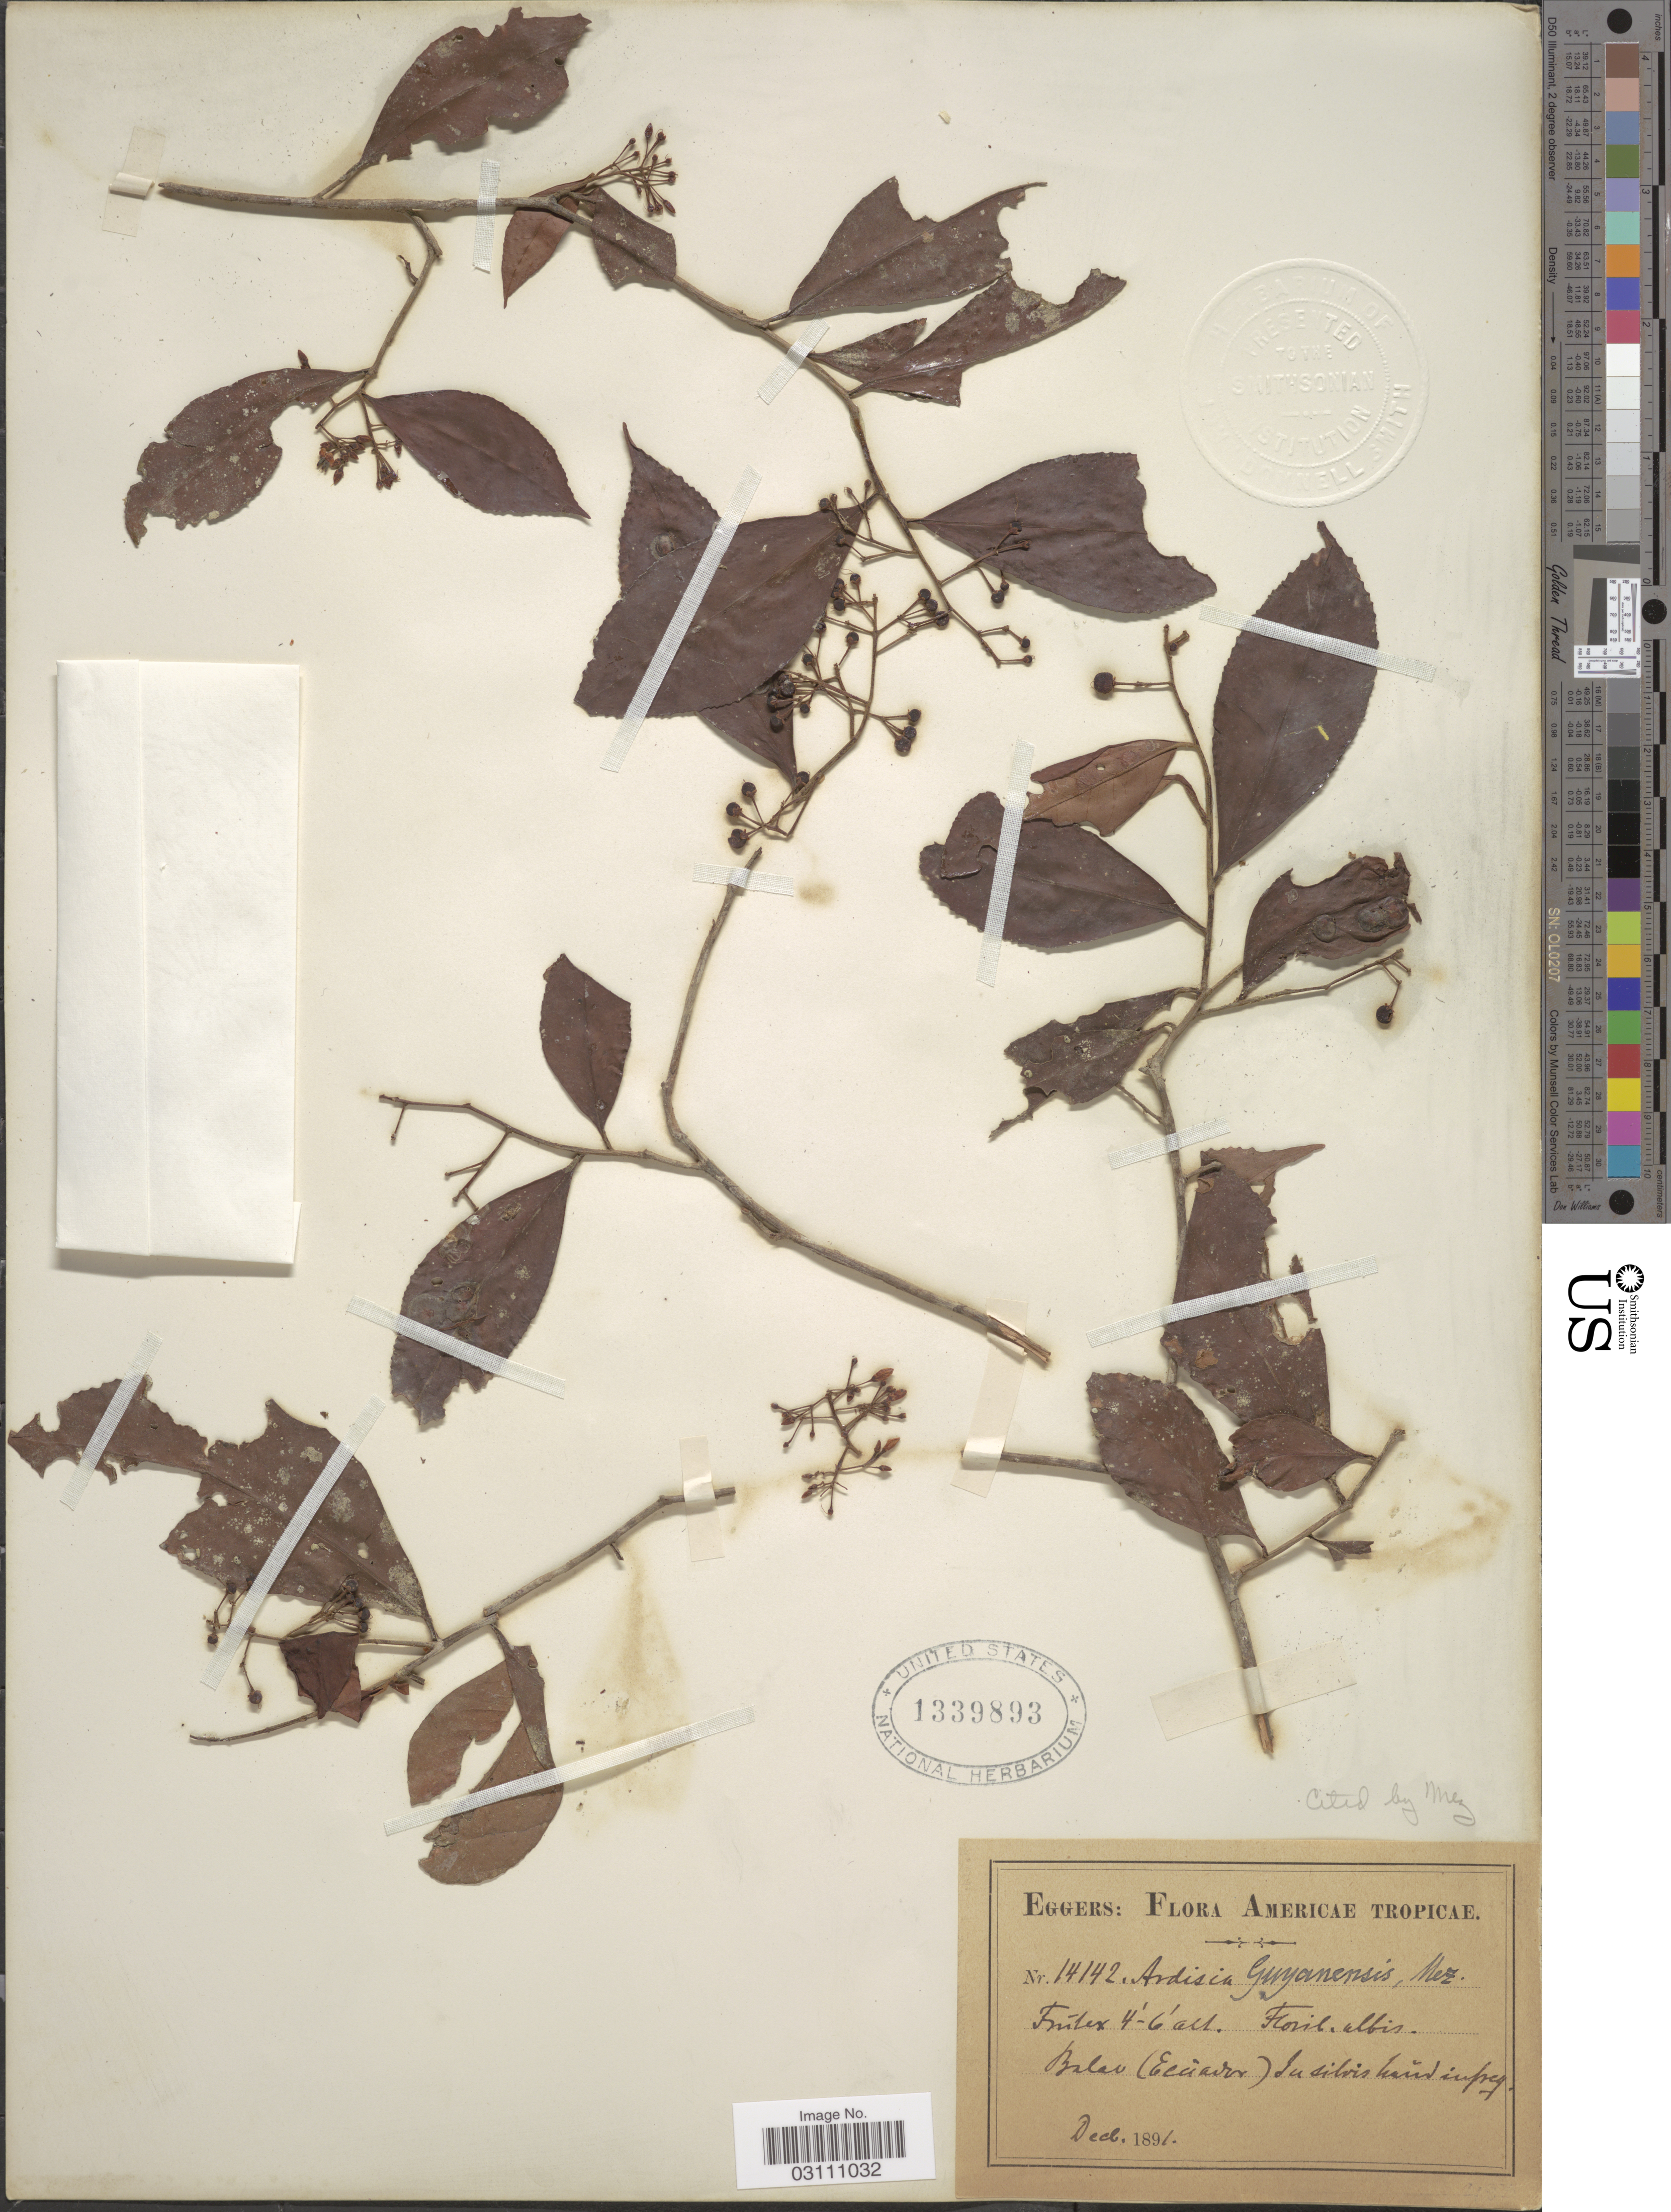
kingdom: Plantae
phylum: Tracheophyta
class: Magnoliopsida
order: Ericales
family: Primulaceae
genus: Ardisia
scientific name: Ardisia guianensis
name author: (Aubl.) Mez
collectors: -. Eggers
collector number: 14142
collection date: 1891-12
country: Ecuador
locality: Balao.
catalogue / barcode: US 1339893